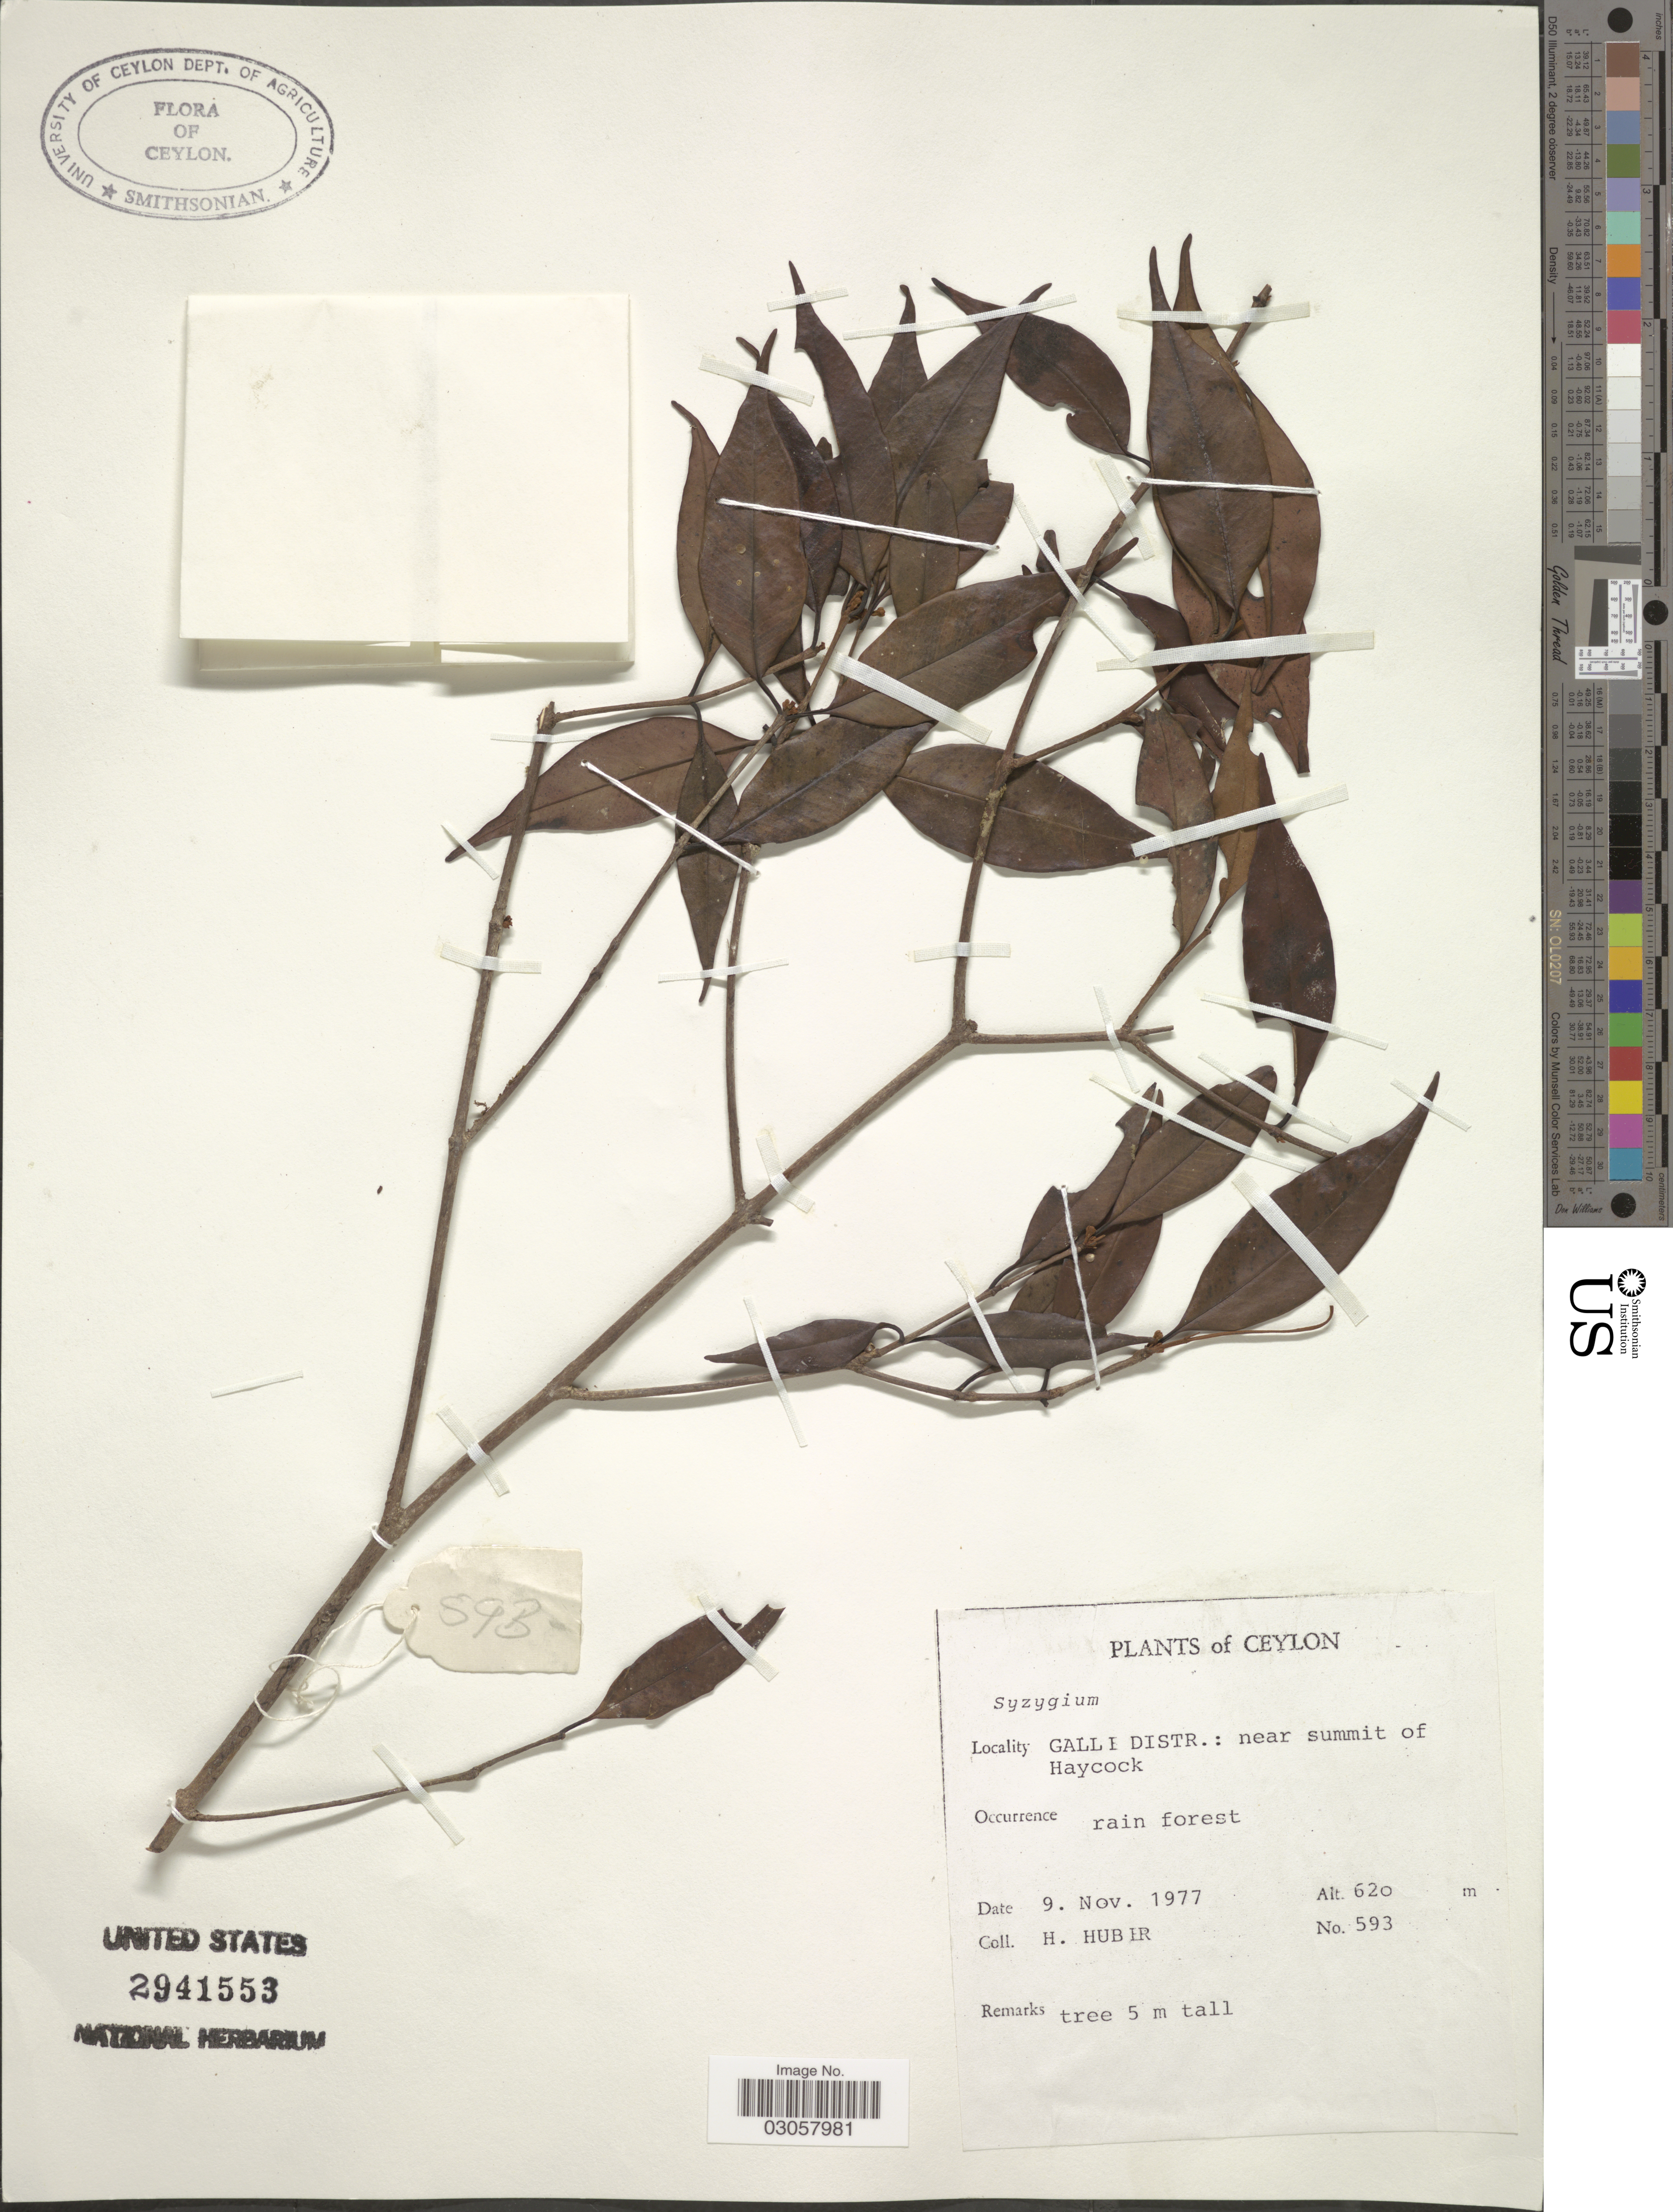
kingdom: Plantae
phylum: Tracheophyta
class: Magnoliopsida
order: Myrtales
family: Myrtaceae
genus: Syzygium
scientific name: Syzygium sp.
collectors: H. Huber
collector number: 593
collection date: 1977-11-09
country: Sri Lanka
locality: Ceylon. Galle Distr.: near summit of Haycock.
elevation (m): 620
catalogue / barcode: US 2941553